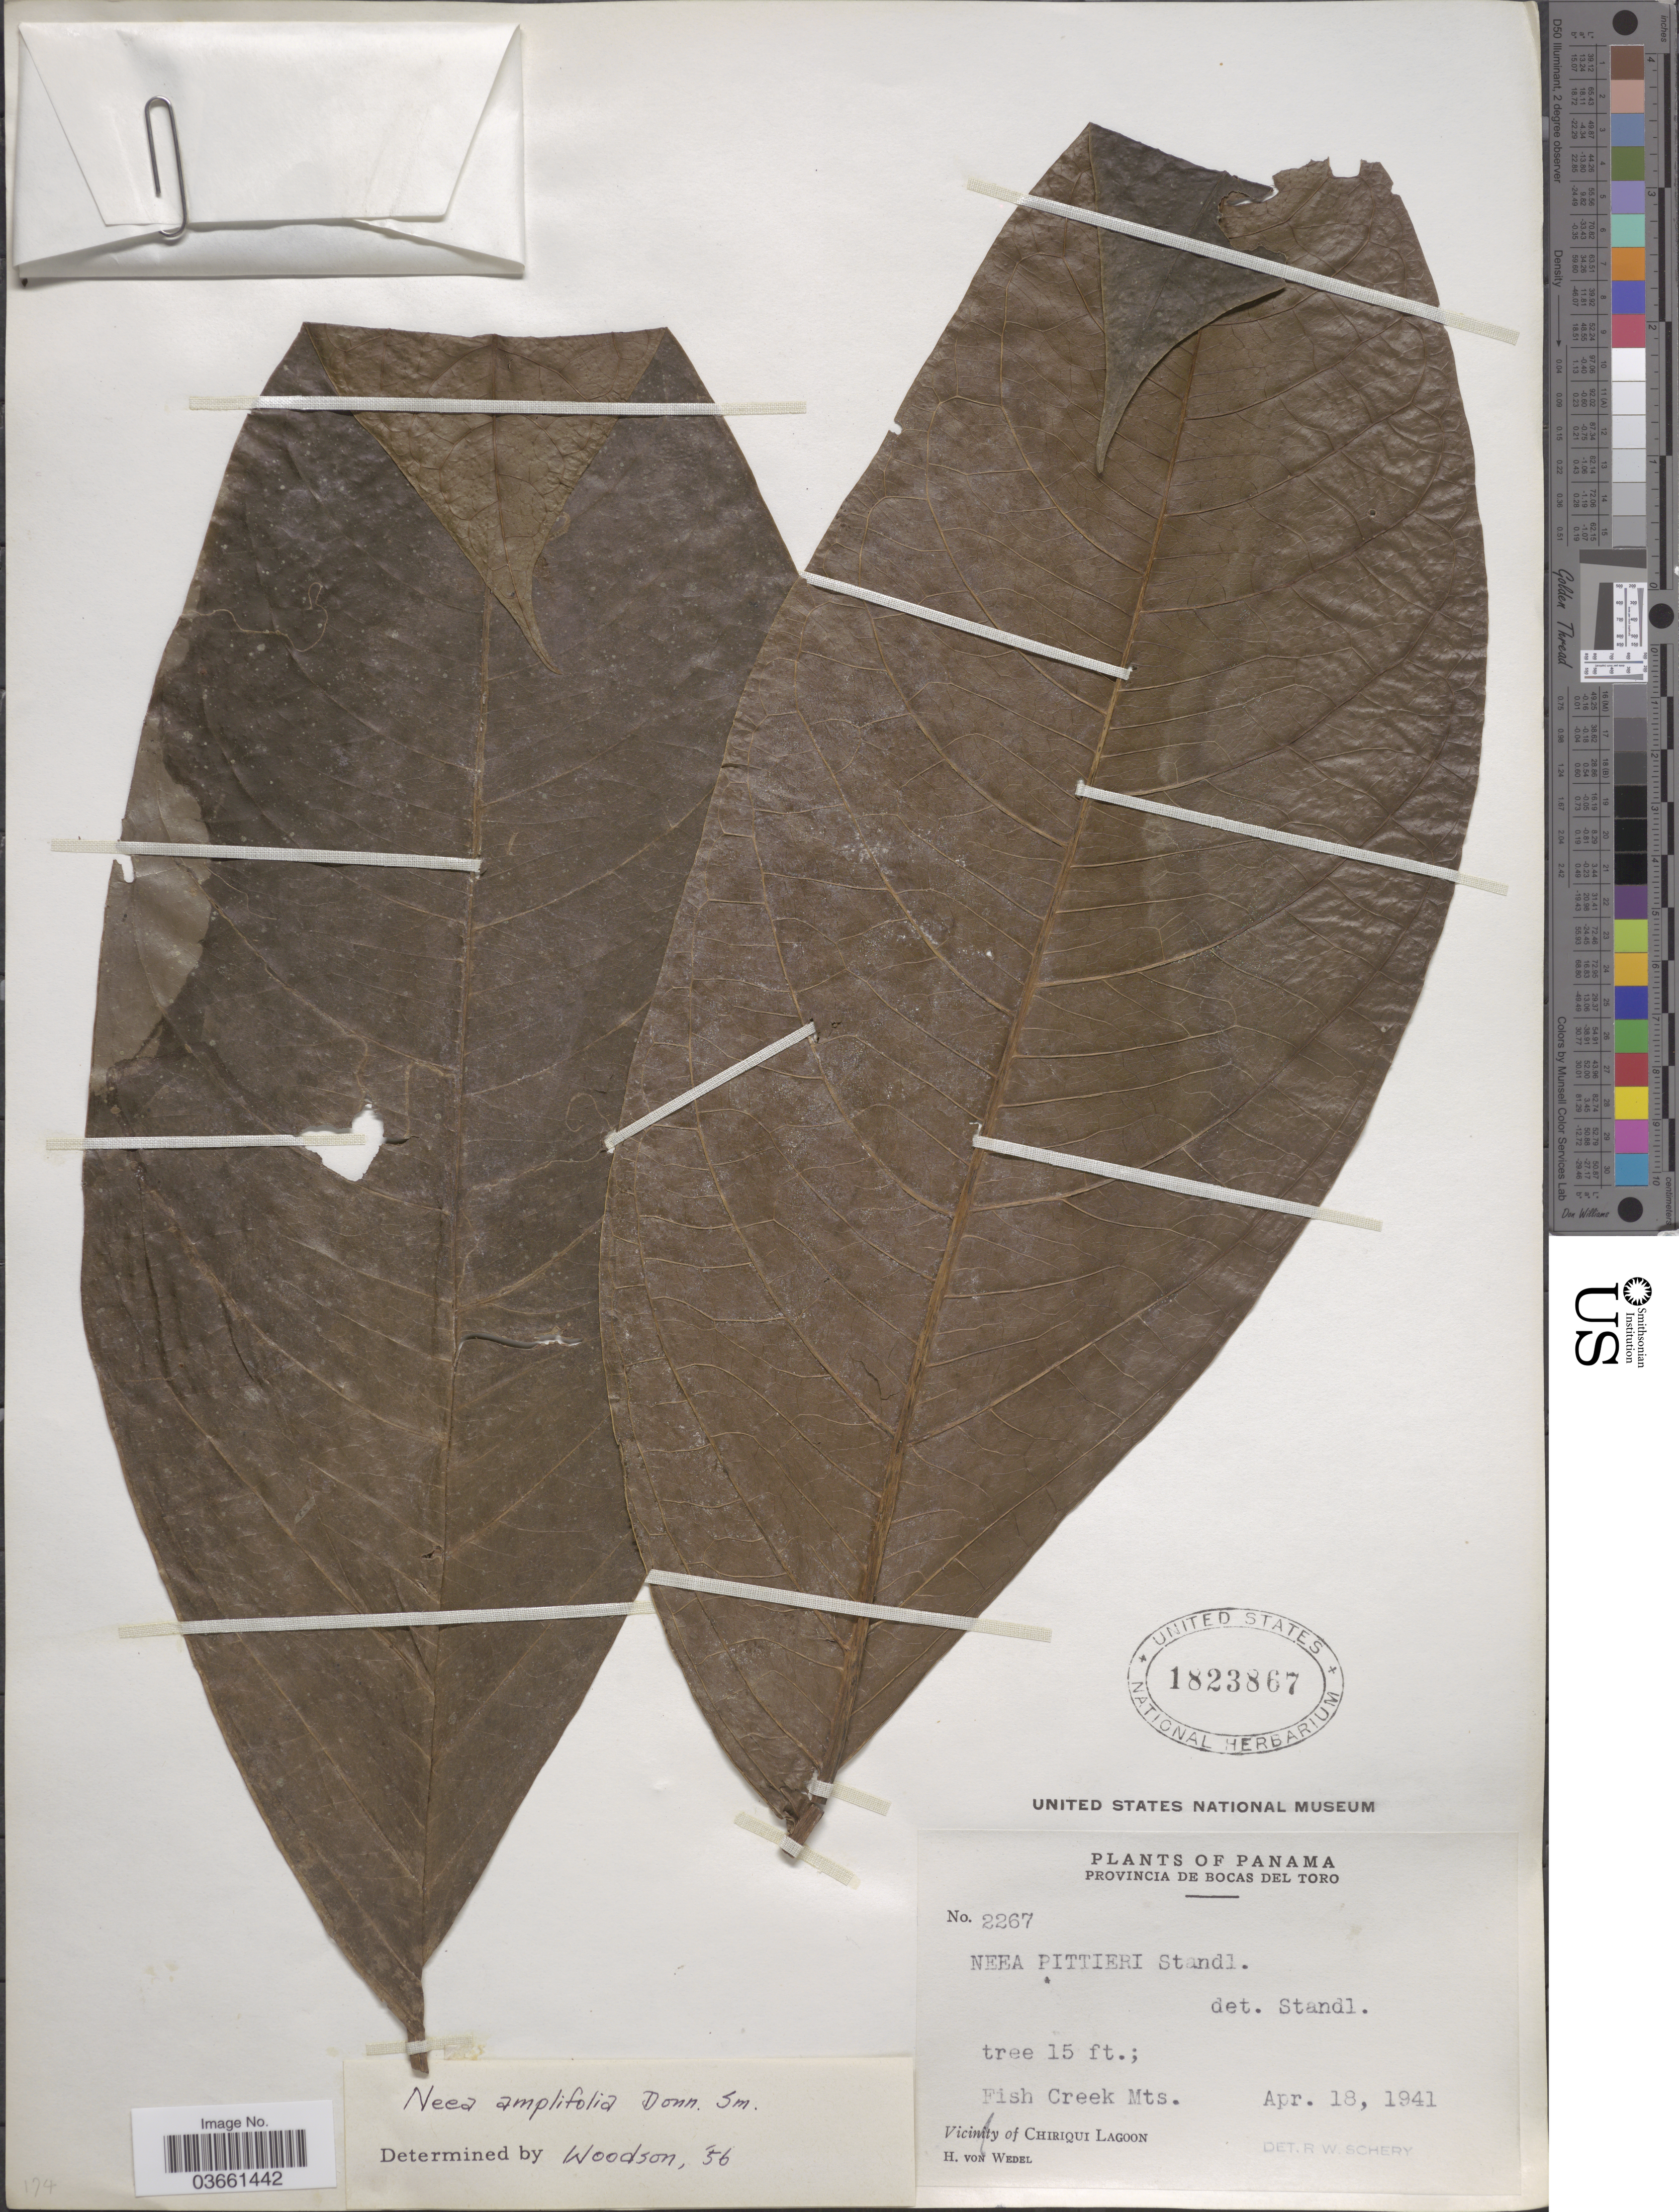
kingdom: Plantae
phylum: Tracheophyta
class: Magnoliopsida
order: Caryophyllales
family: Nyctaginaceae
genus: Neea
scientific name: Neea amplifolia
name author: Donn. Sm.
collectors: H. von Wedel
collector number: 2267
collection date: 1941-04-18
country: Panama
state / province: Bocas del Toro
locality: Fish Creek Mts. Vicinity of Chiriqui Lagoon.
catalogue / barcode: US 1823867